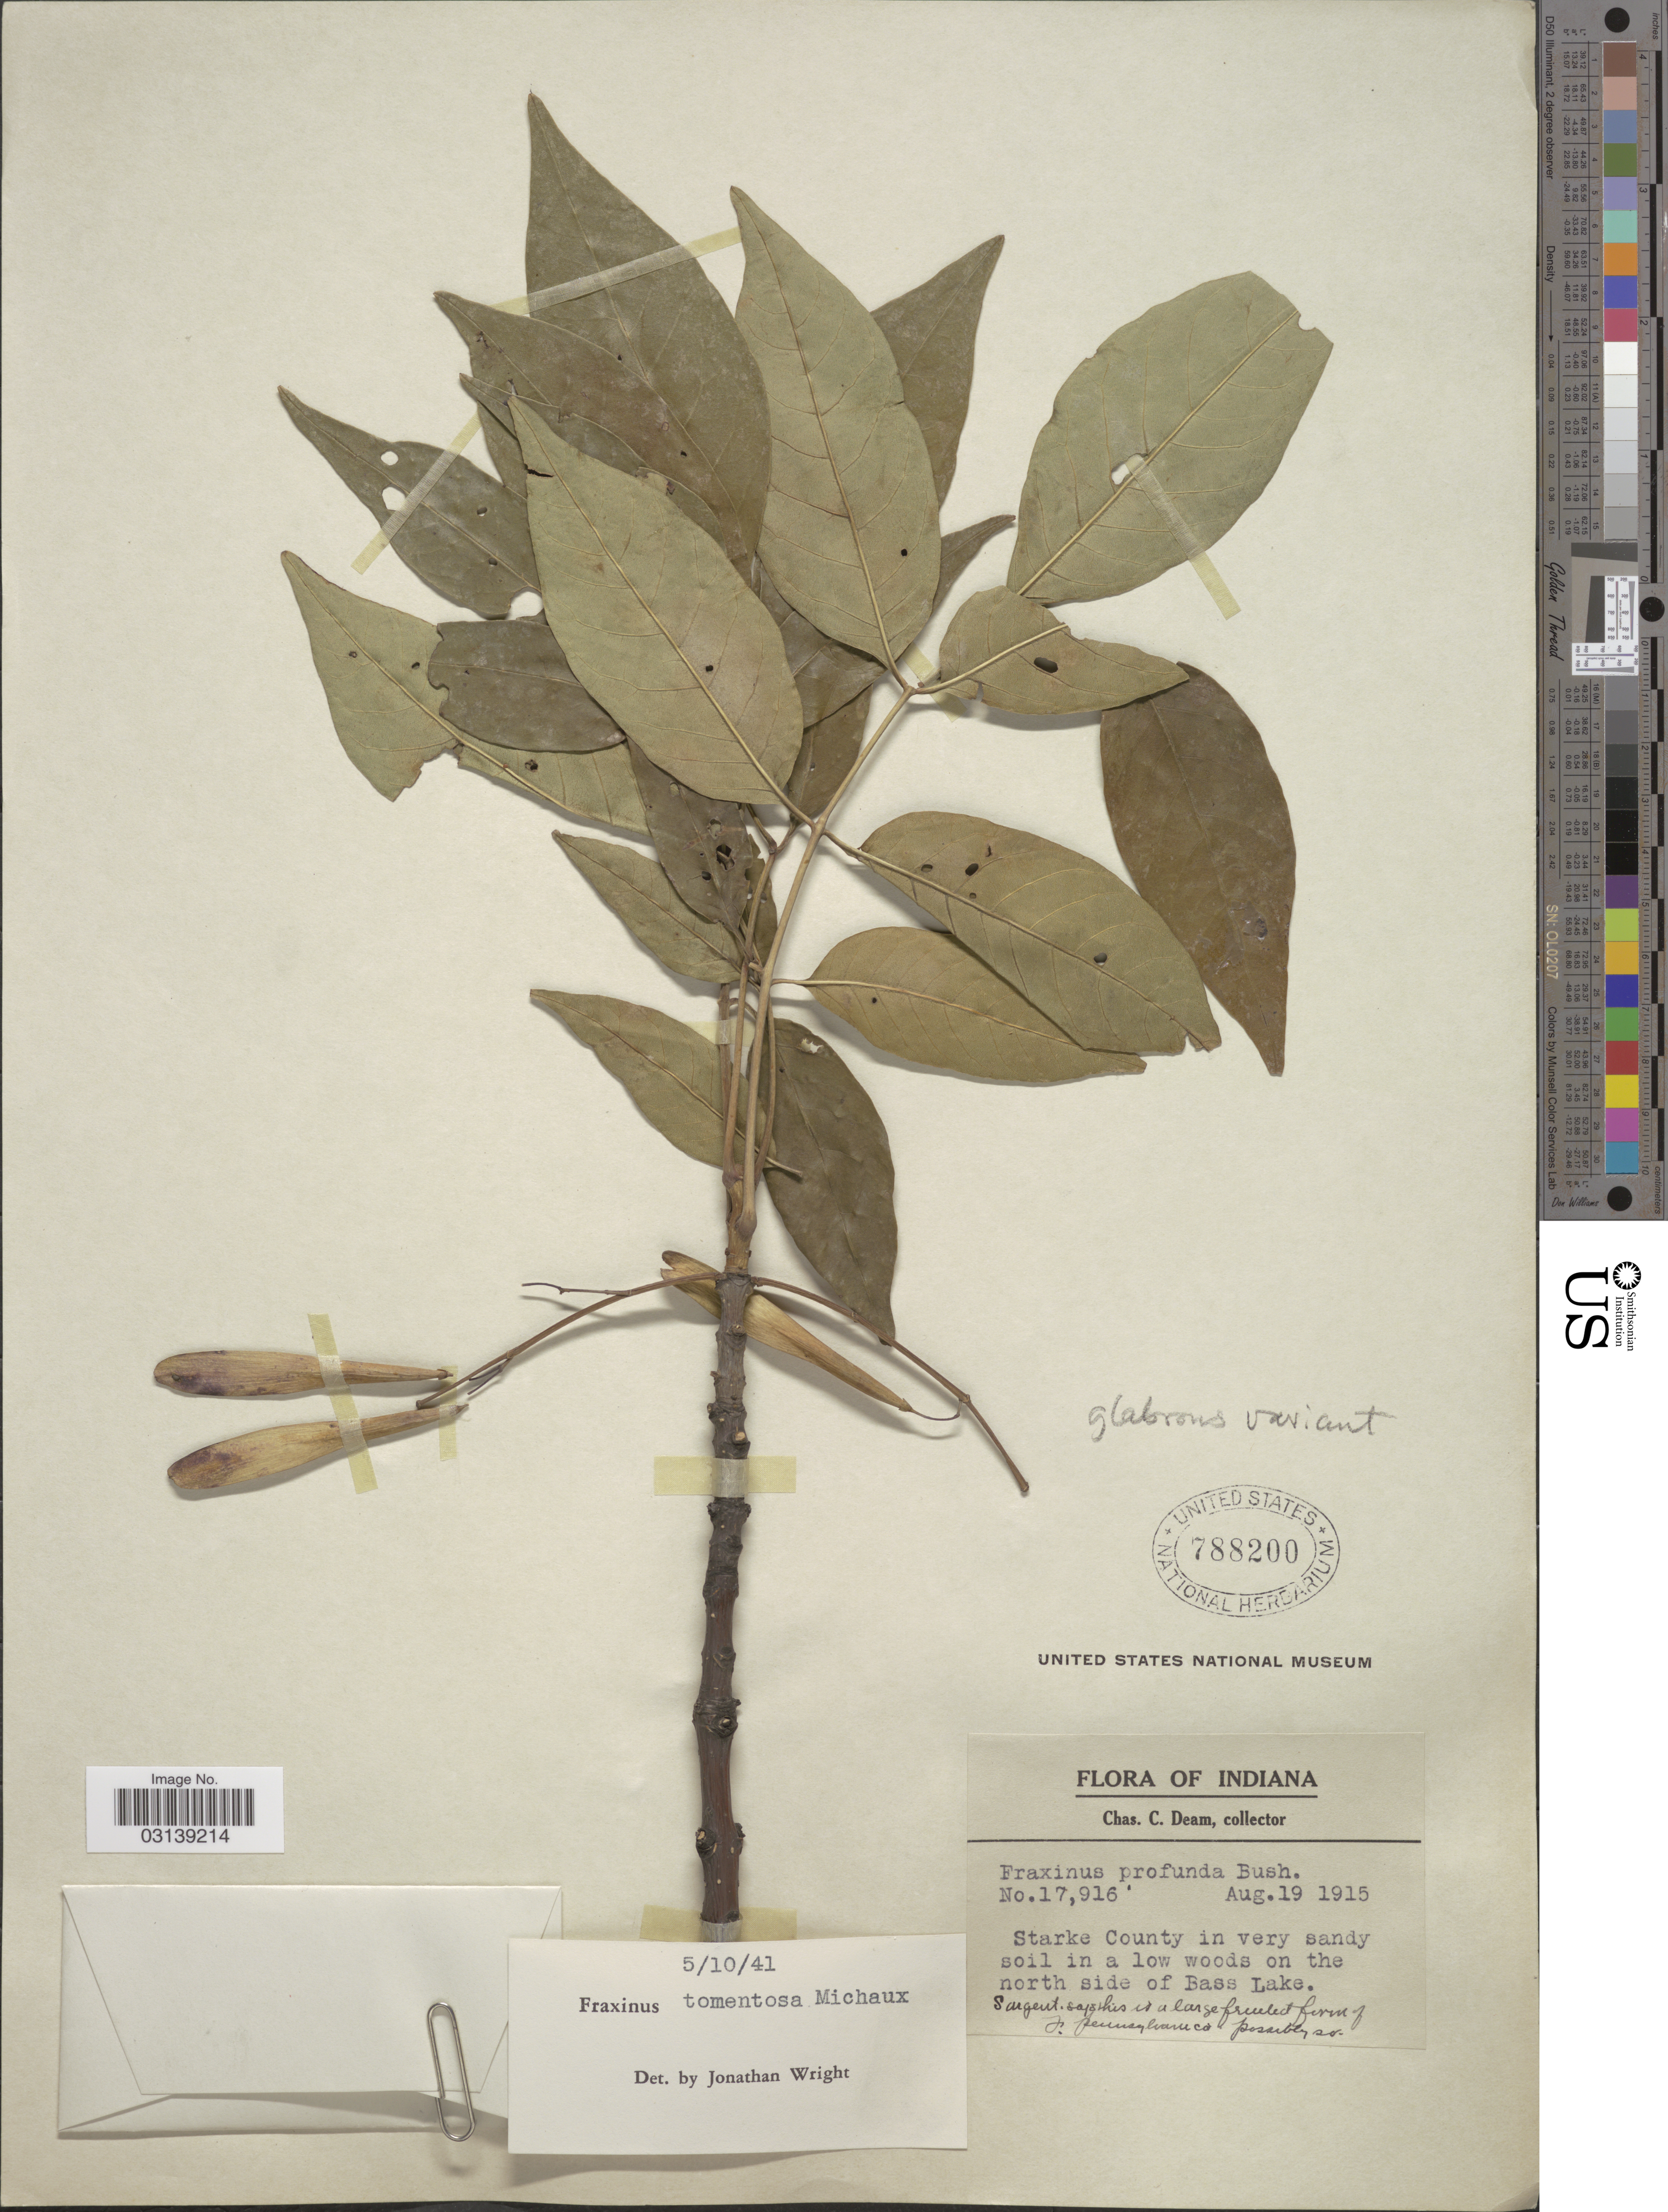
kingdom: Plantae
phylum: Tracheophyta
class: Magnoliopsida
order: Lamiales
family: Oleaceae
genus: Fraxinus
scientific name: Fraxinus profunda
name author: (Bush) Bush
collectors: C. C. Deam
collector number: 17916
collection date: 1915-08-19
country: United States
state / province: Indiana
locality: Starke County in very sandy soil in a low woods on the north side of Bass Lake.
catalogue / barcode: US 788200